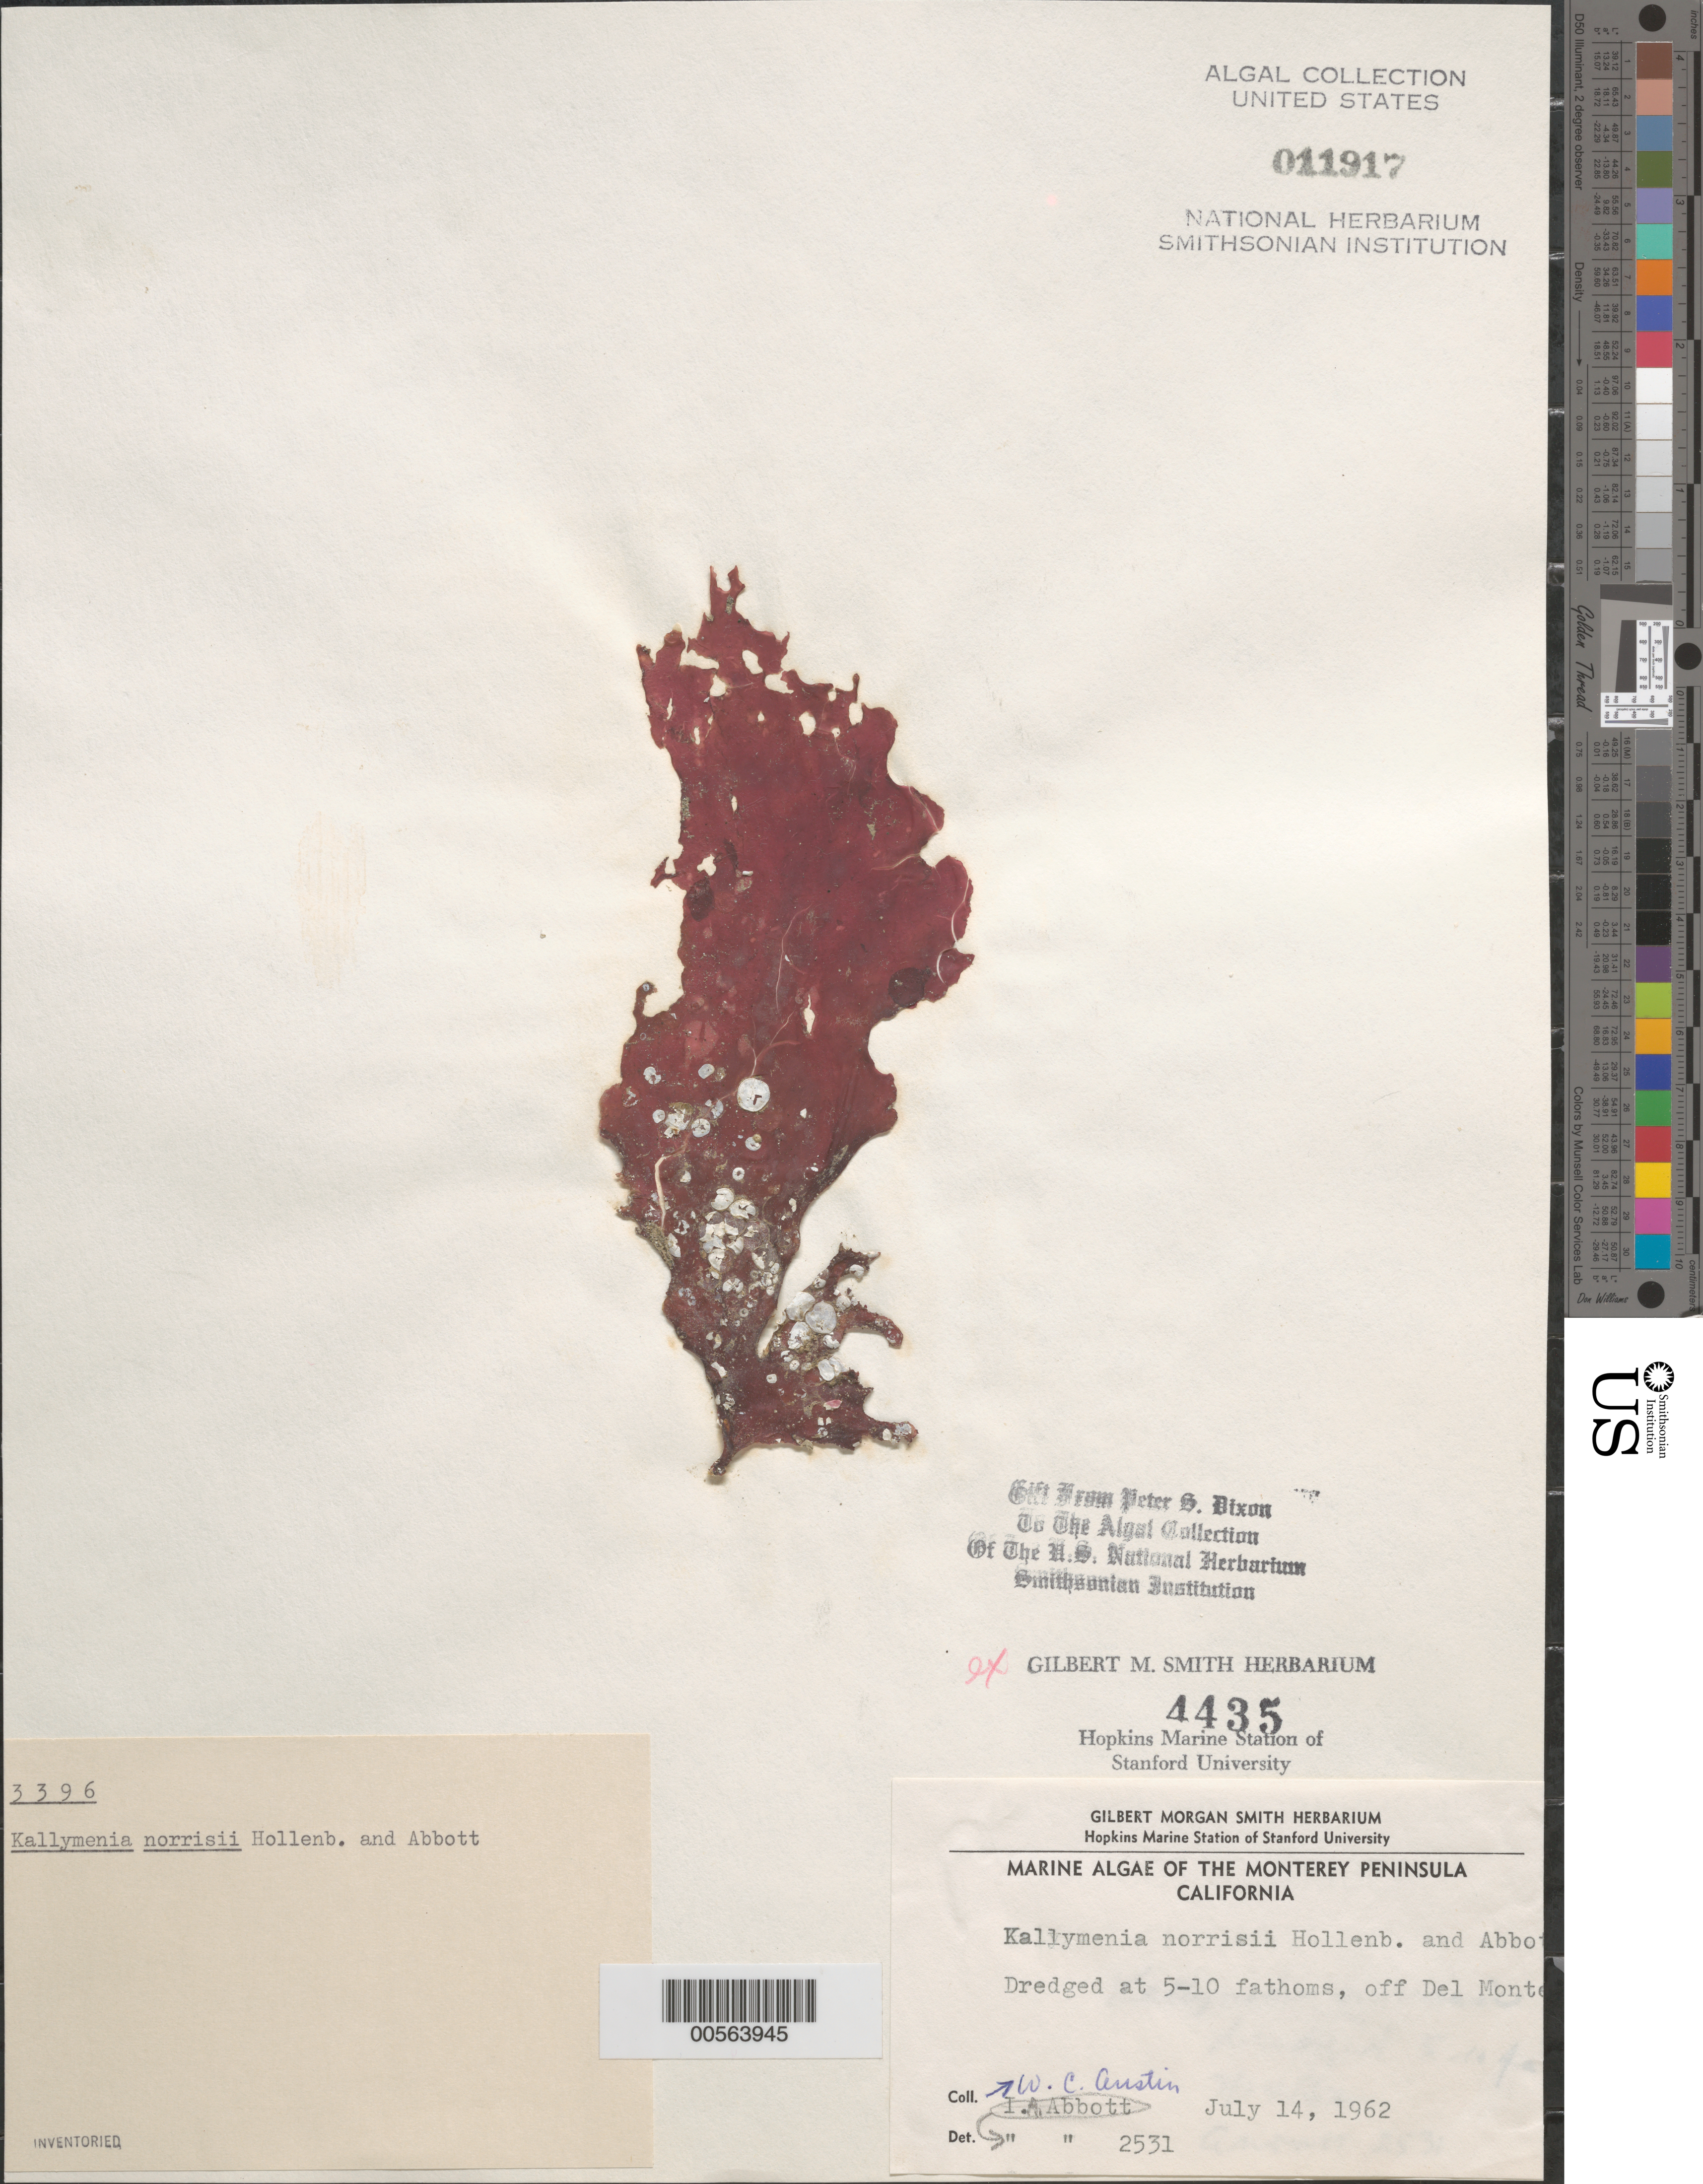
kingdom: Plantae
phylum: Rhodophyta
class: Florideophyceae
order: Gigartinales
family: Kallymeniaceae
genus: Kallymenia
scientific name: Kallymenia norrisii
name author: Hollenb. & I.A. Abbott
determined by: Abbott, Isabella A.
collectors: W. Austin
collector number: IAA 2531 & PSD 3396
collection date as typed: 14 Jul 1962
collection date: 1962-07-14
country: United States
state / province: California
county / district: Monterey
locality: Off Del Monte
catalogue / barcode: US 11917